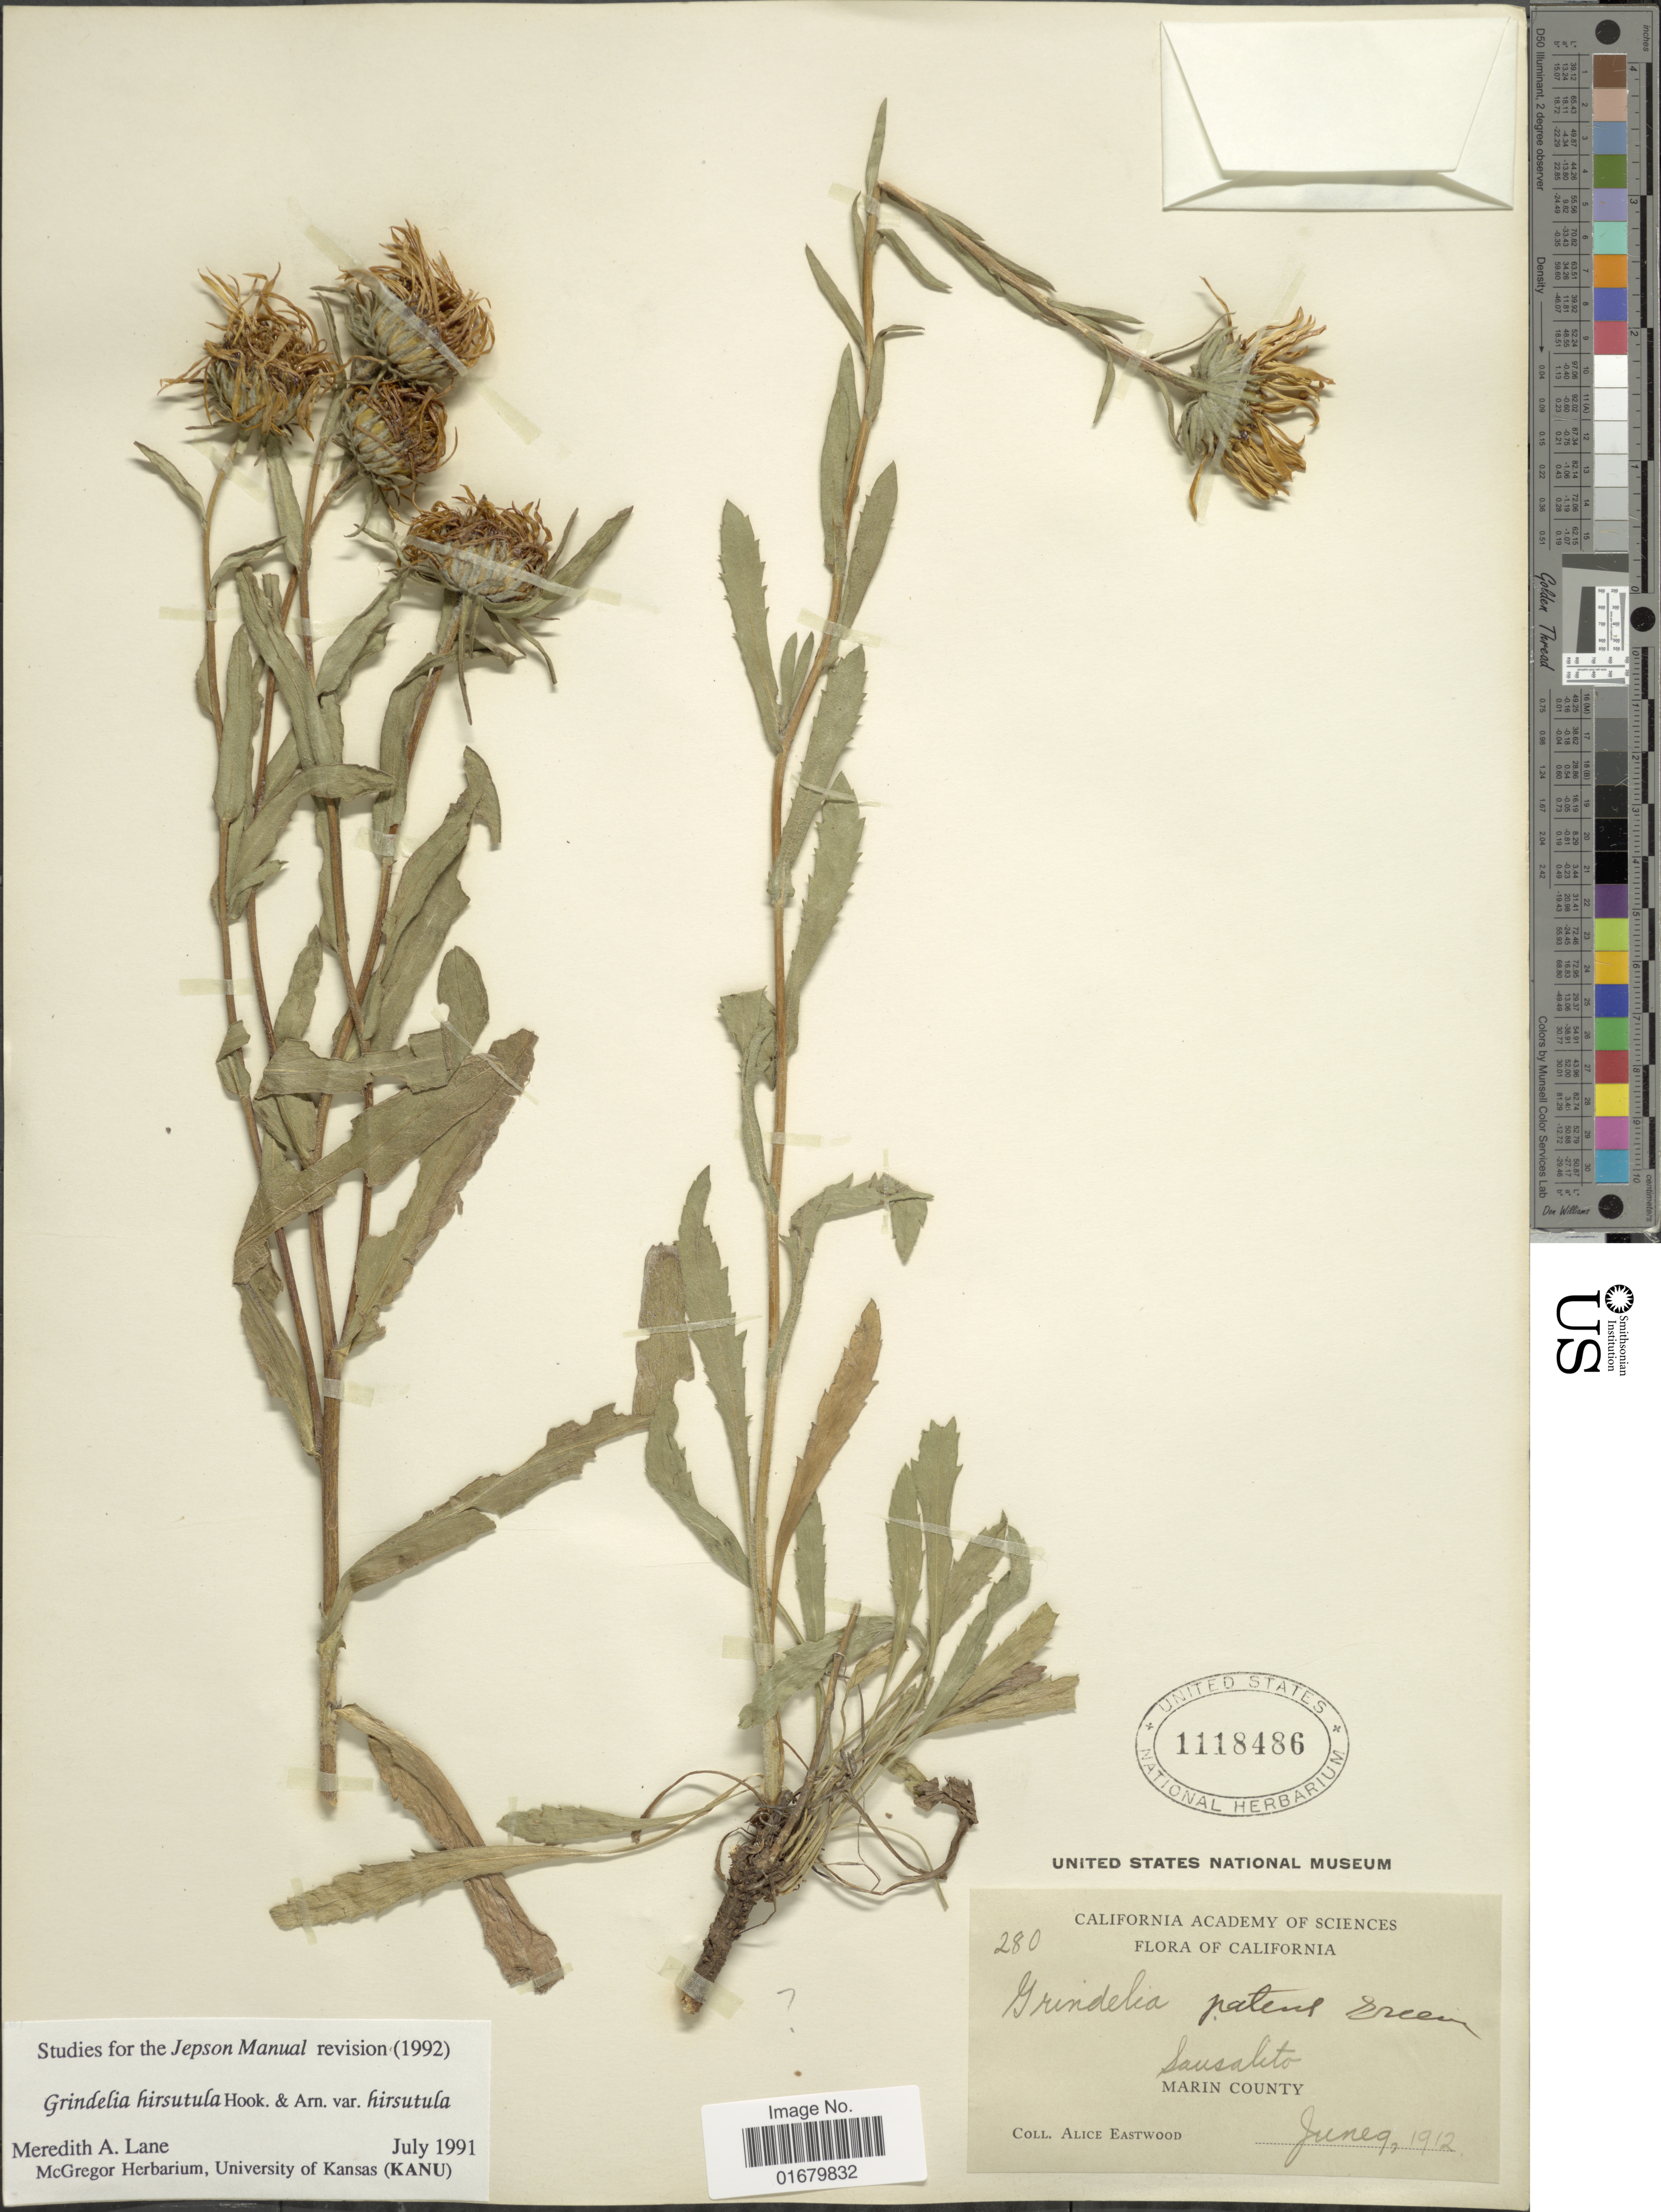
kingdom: Plantae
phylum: Tracheophyta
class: Magnoliopsida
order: Asterales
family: Asteraceae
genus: Grindelia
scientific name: Grindelia hirsutula var. hirsutula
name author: Hook. & Arn.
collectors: A. Eastwood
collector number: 280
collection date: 1912-06-09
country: United States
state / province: California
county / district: Marin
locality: Sausalito, Marin County.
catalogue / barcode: US 1118486